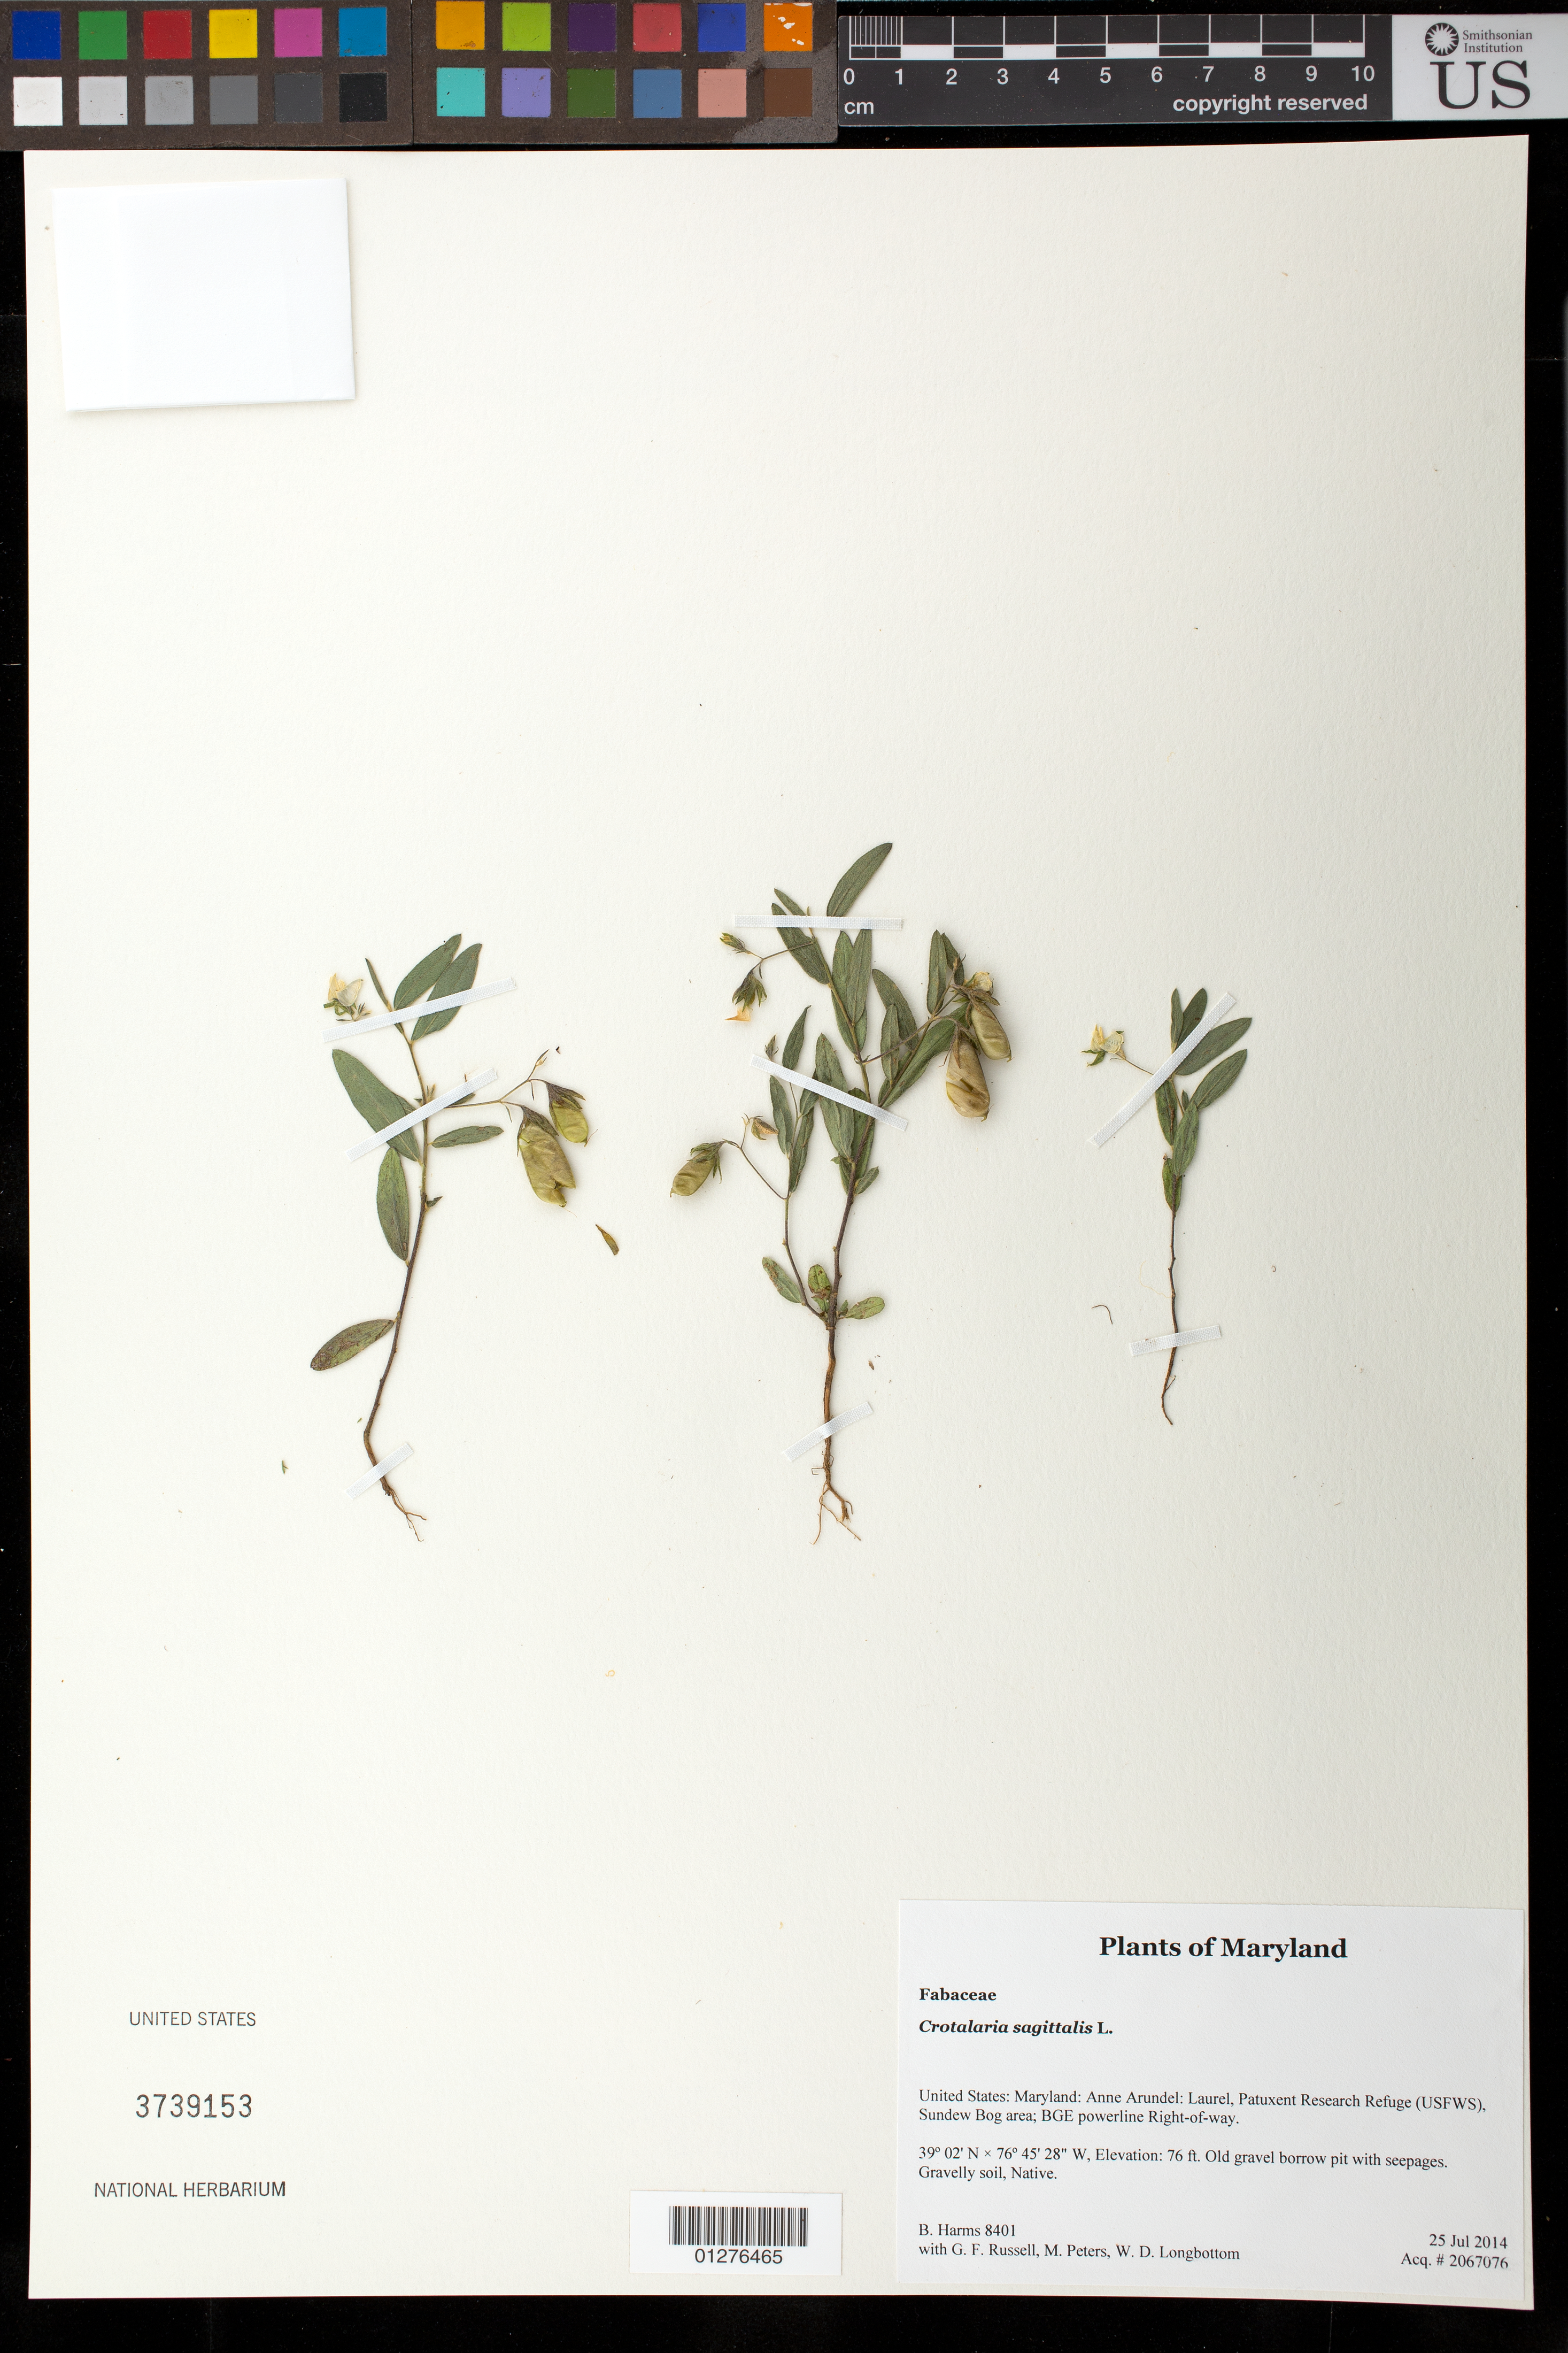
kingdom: Plantae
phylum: Tracheophyta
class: Magnoliopsida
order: Fabales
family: Fabaceae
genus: Crotalaria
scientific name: Crotalaria sagittalis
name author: L.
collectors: B. Harms, G. Russell, M. Peters & W. D. Longbottom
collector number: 8401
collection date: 2014-07-25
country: United States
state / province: Maryland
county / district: Anne Arundel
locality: Laurel, Patuxent Research Refuge (USFWS), Sundew Bog area; BGE powerline Right-of-way.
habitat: Old gravel borrow pit with seepages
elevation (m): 23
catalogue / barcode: US 3739153